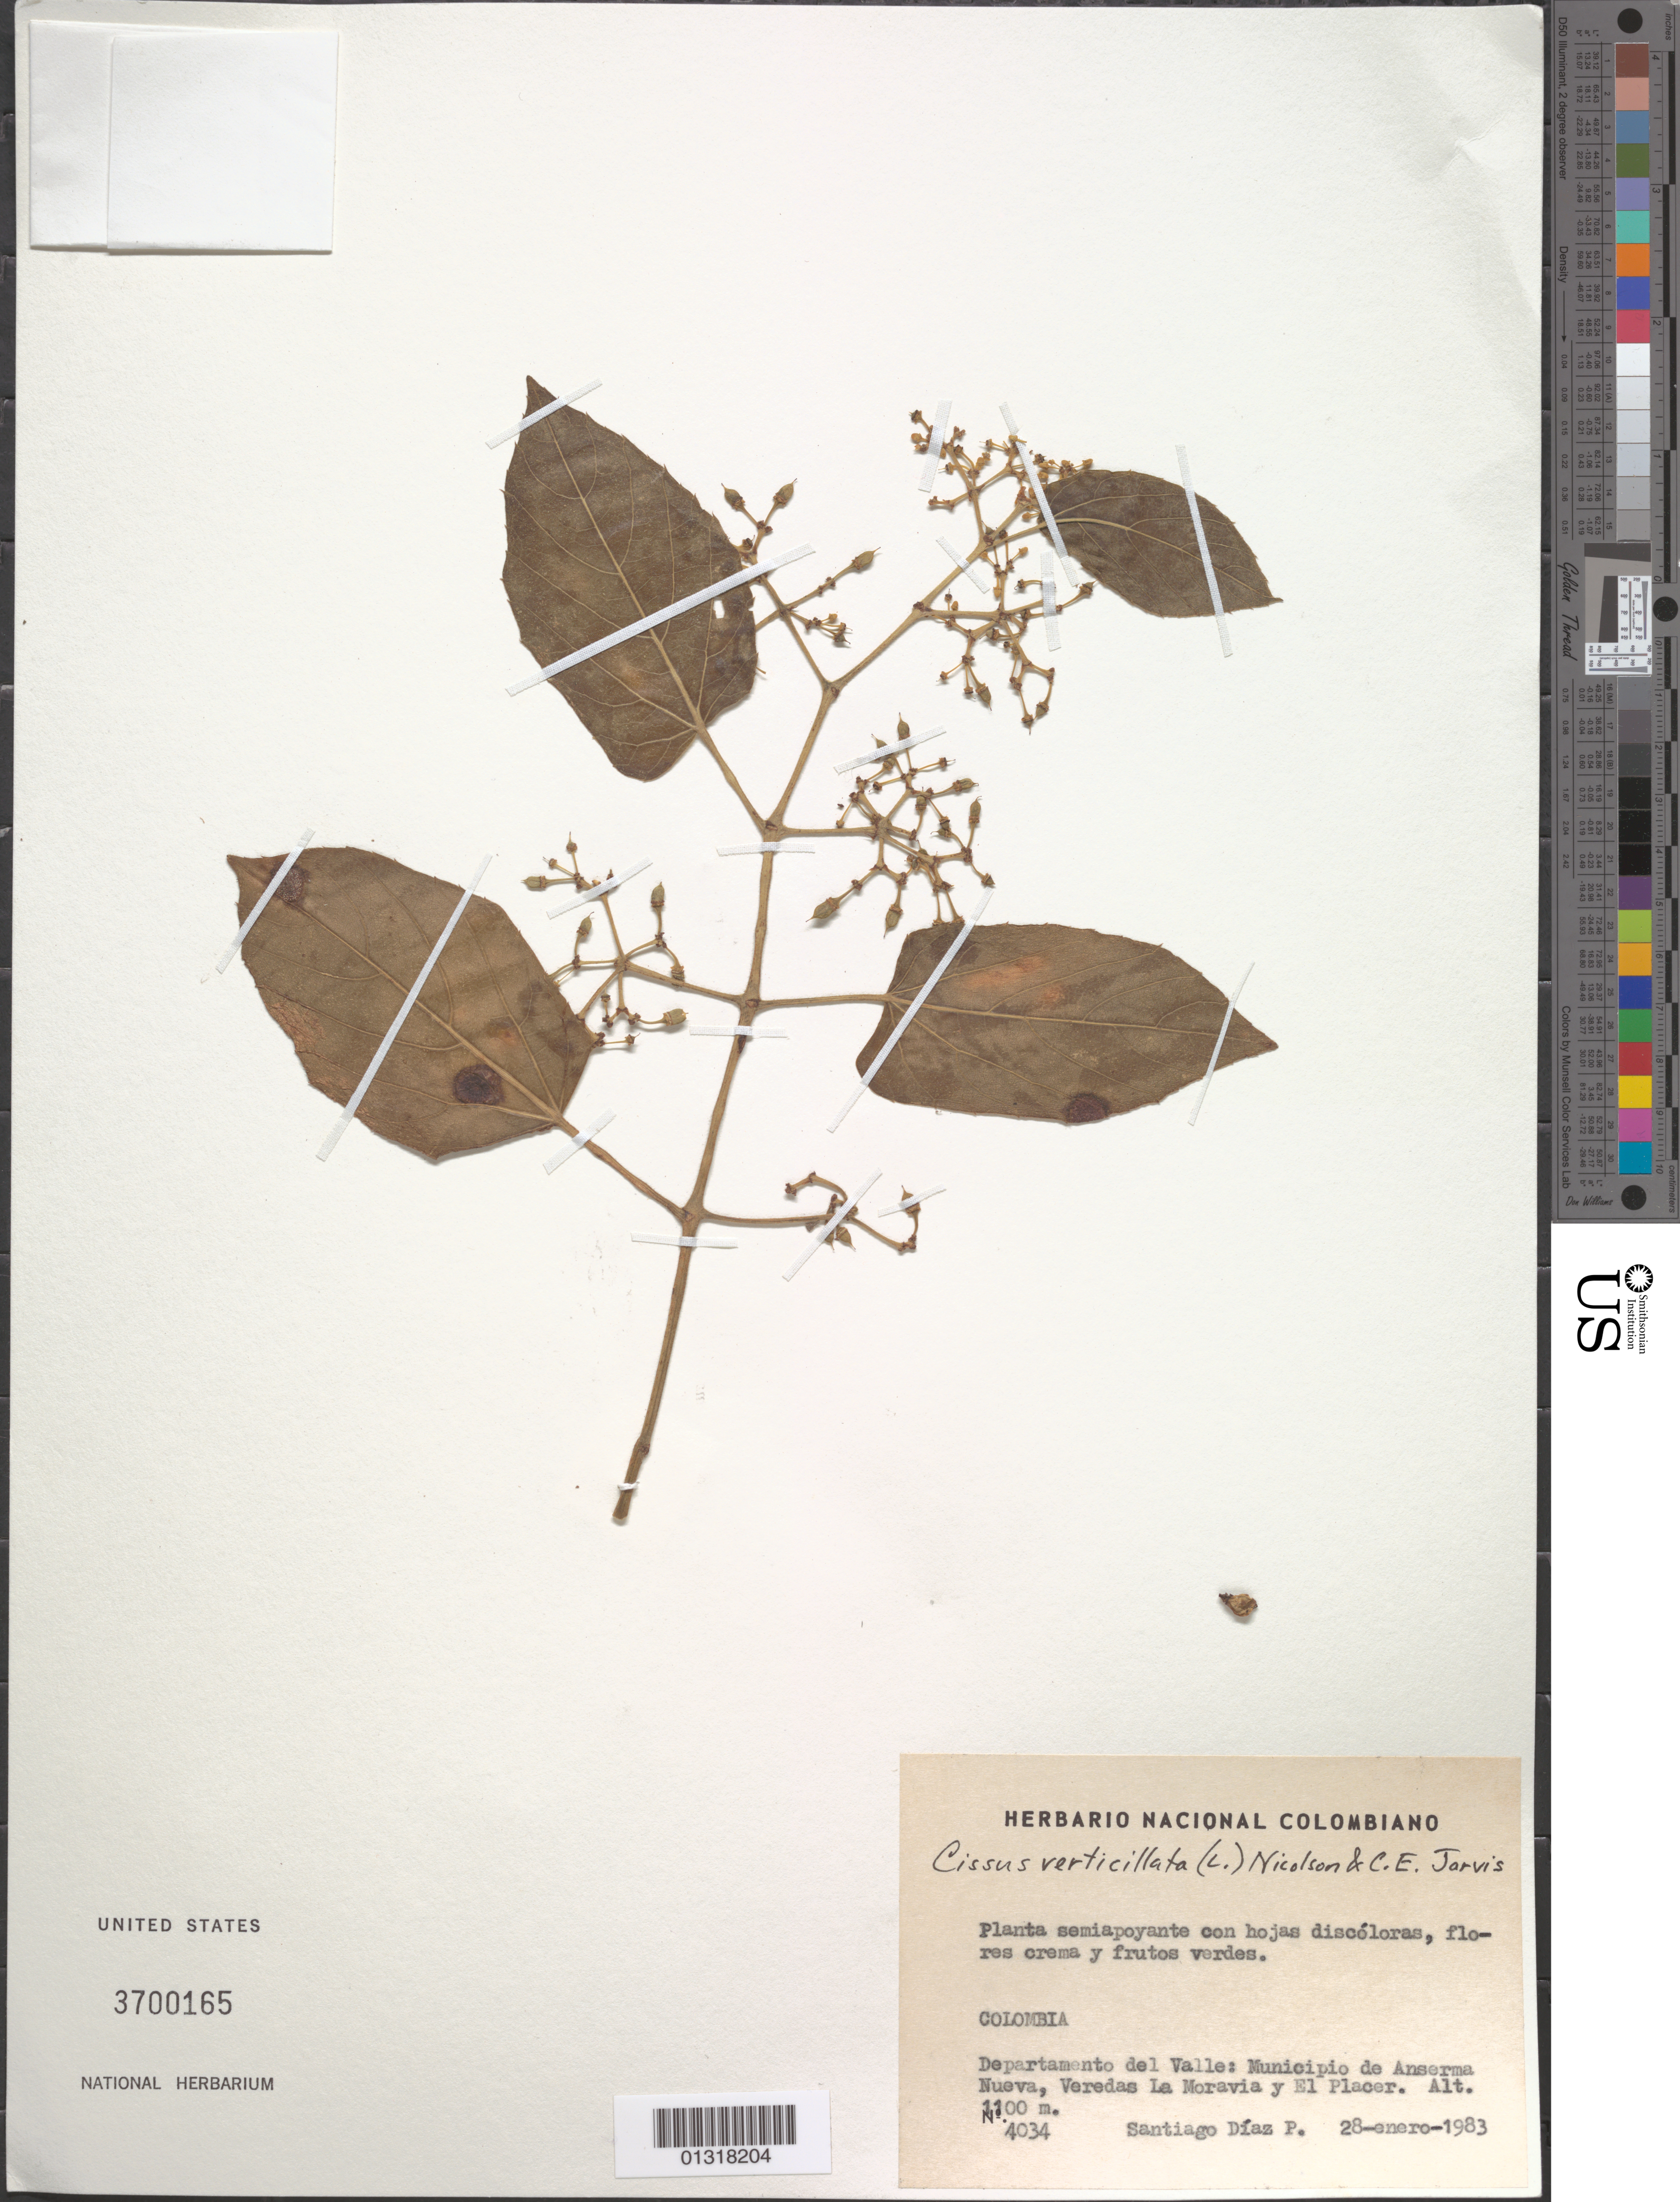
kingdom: Plantae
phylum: Tracheophyta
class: Magnoliopsida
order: Vitales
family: Vitaceae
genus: Cissus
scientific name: Cissus verticillata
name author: (L.) Nicolson & C.E. Jarvis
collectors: S. Díaz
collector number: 4034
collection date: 1983-01-28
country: Colombia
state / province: Valle del Cauca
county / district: Anserma Nuevo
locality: Vereda La Moravia y El Placer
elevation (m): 1100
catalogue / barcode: US 3700165